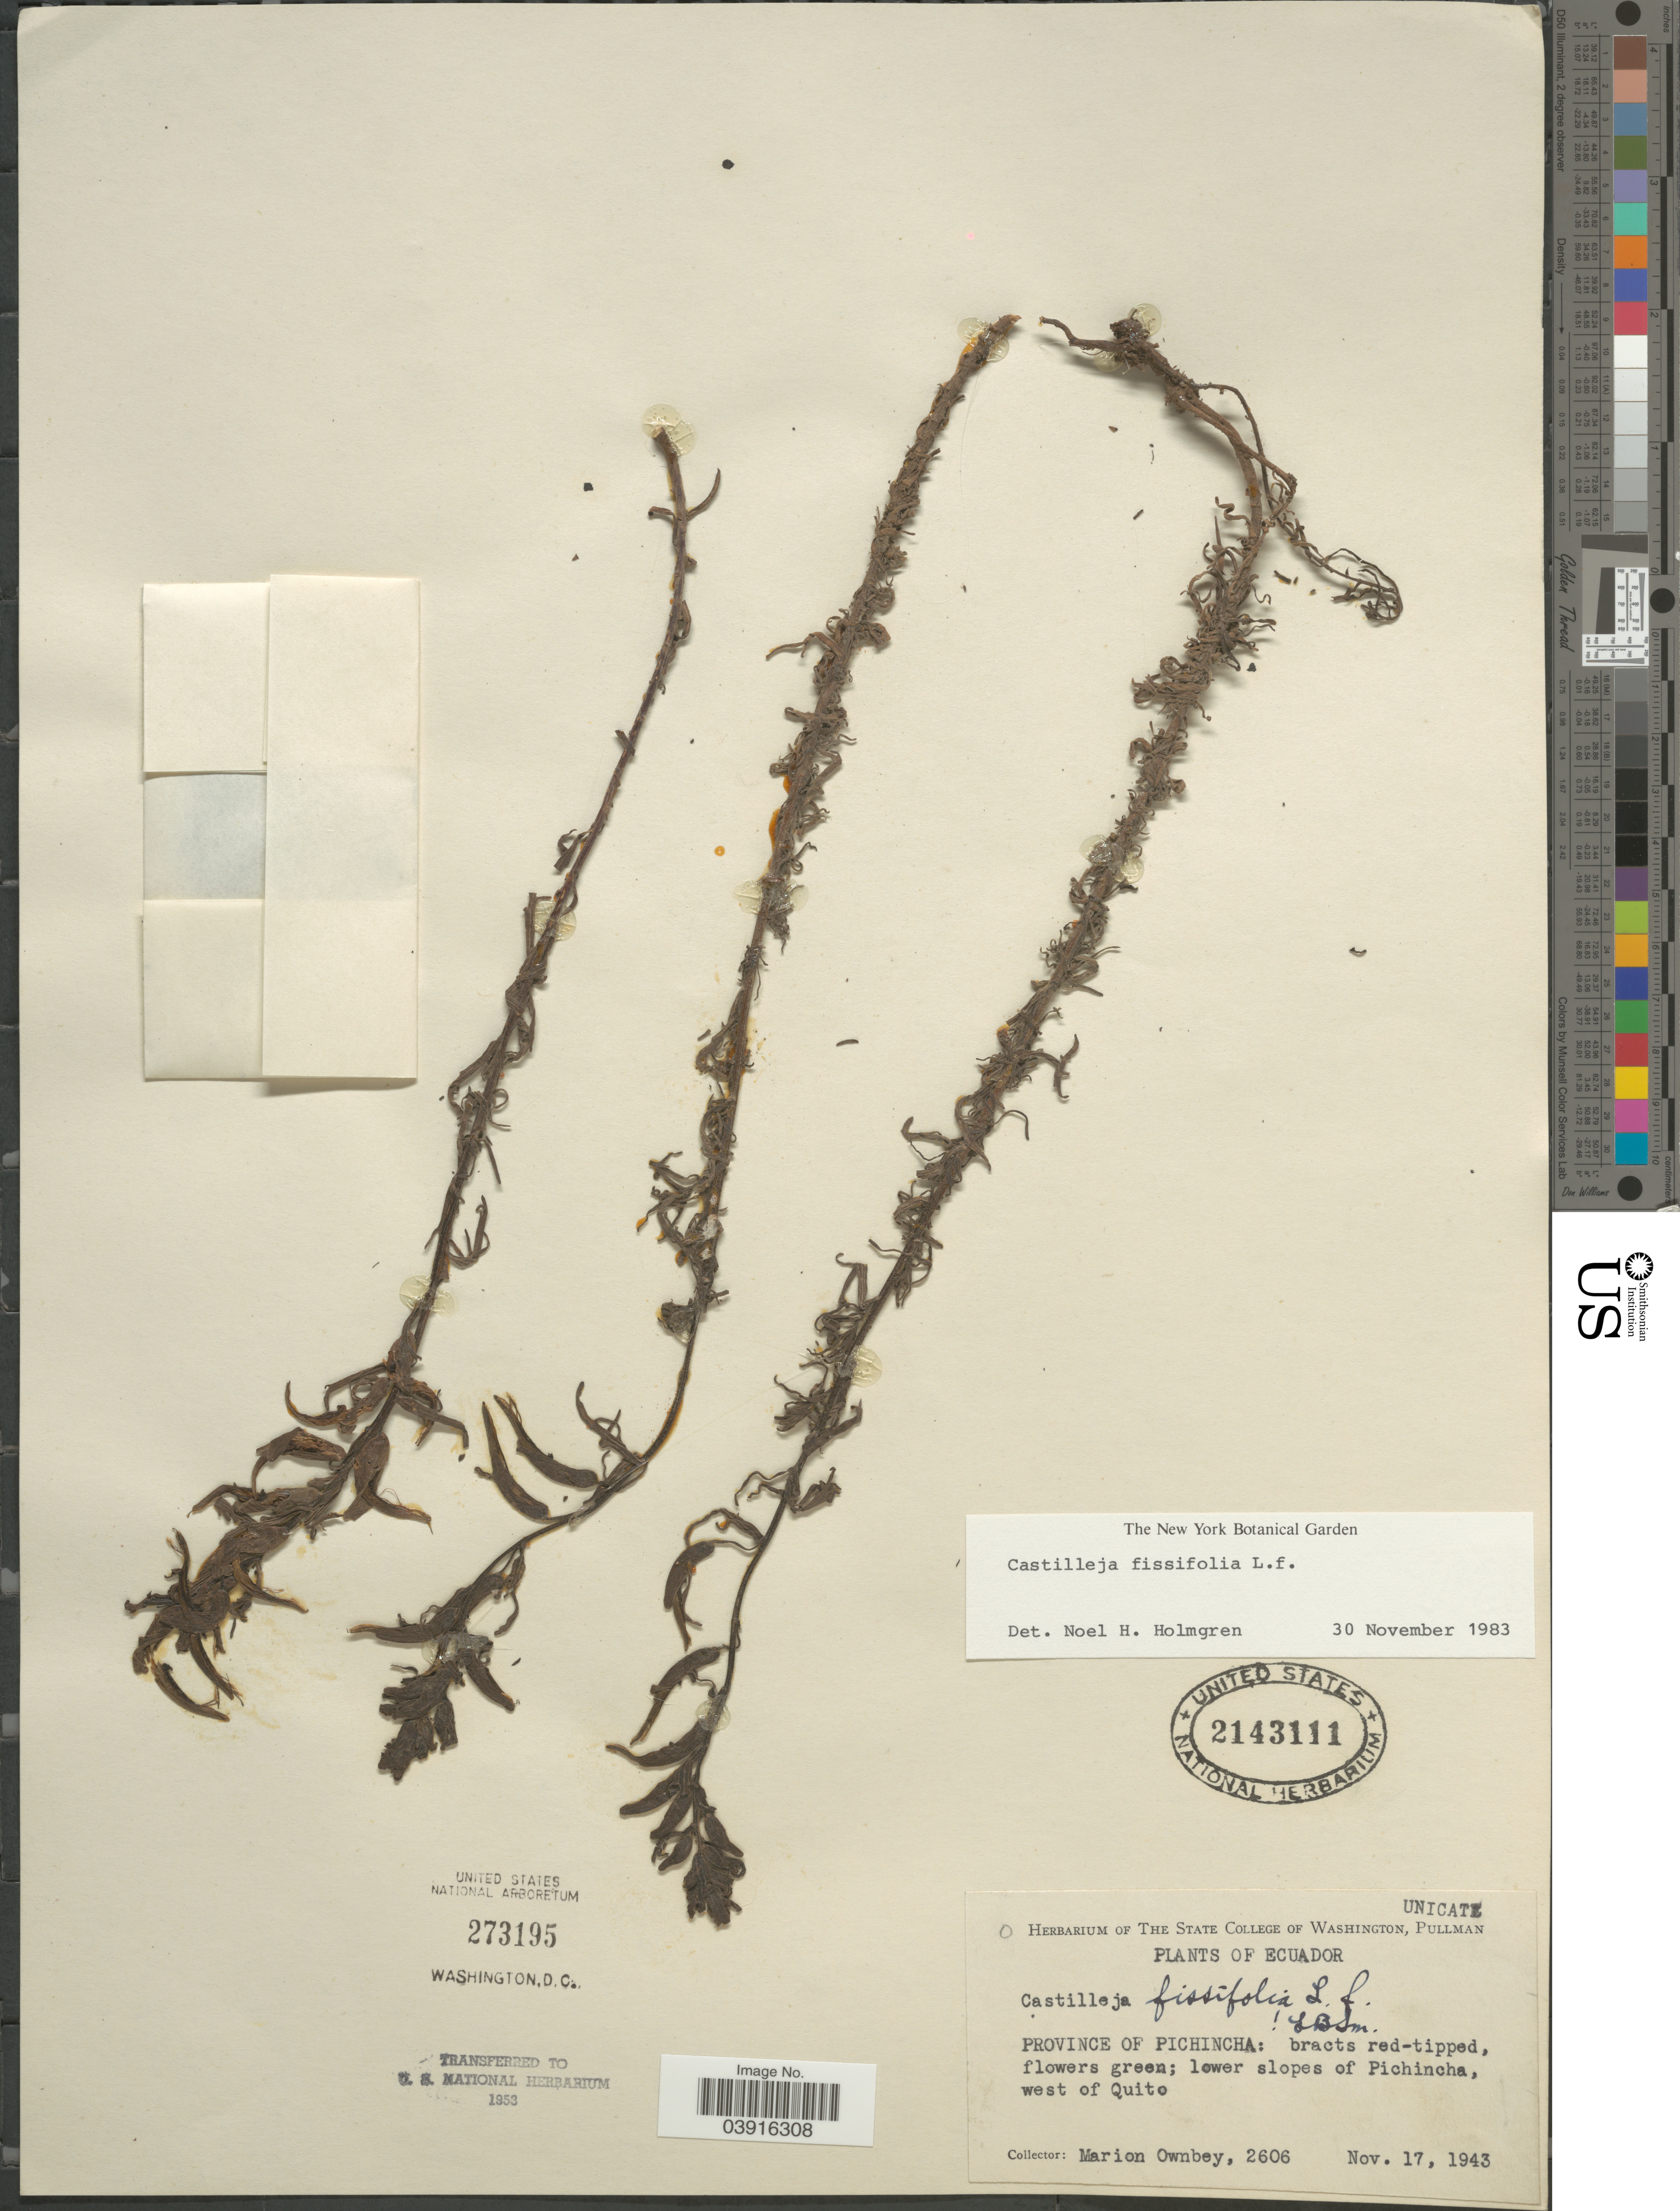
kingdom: Plantae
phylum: Tracheophyta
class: Magnoliopsida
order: Lamiales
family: Orobanchaceae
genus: Castilleja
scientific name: Castilleja fissifolia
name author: L. f.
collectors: M. Ownbey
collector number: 2606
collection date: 1943-11-17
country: Ecuador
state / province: Pichincha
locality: Lower slopes of Pichincha, west of Quito.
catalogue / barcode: US 2143111